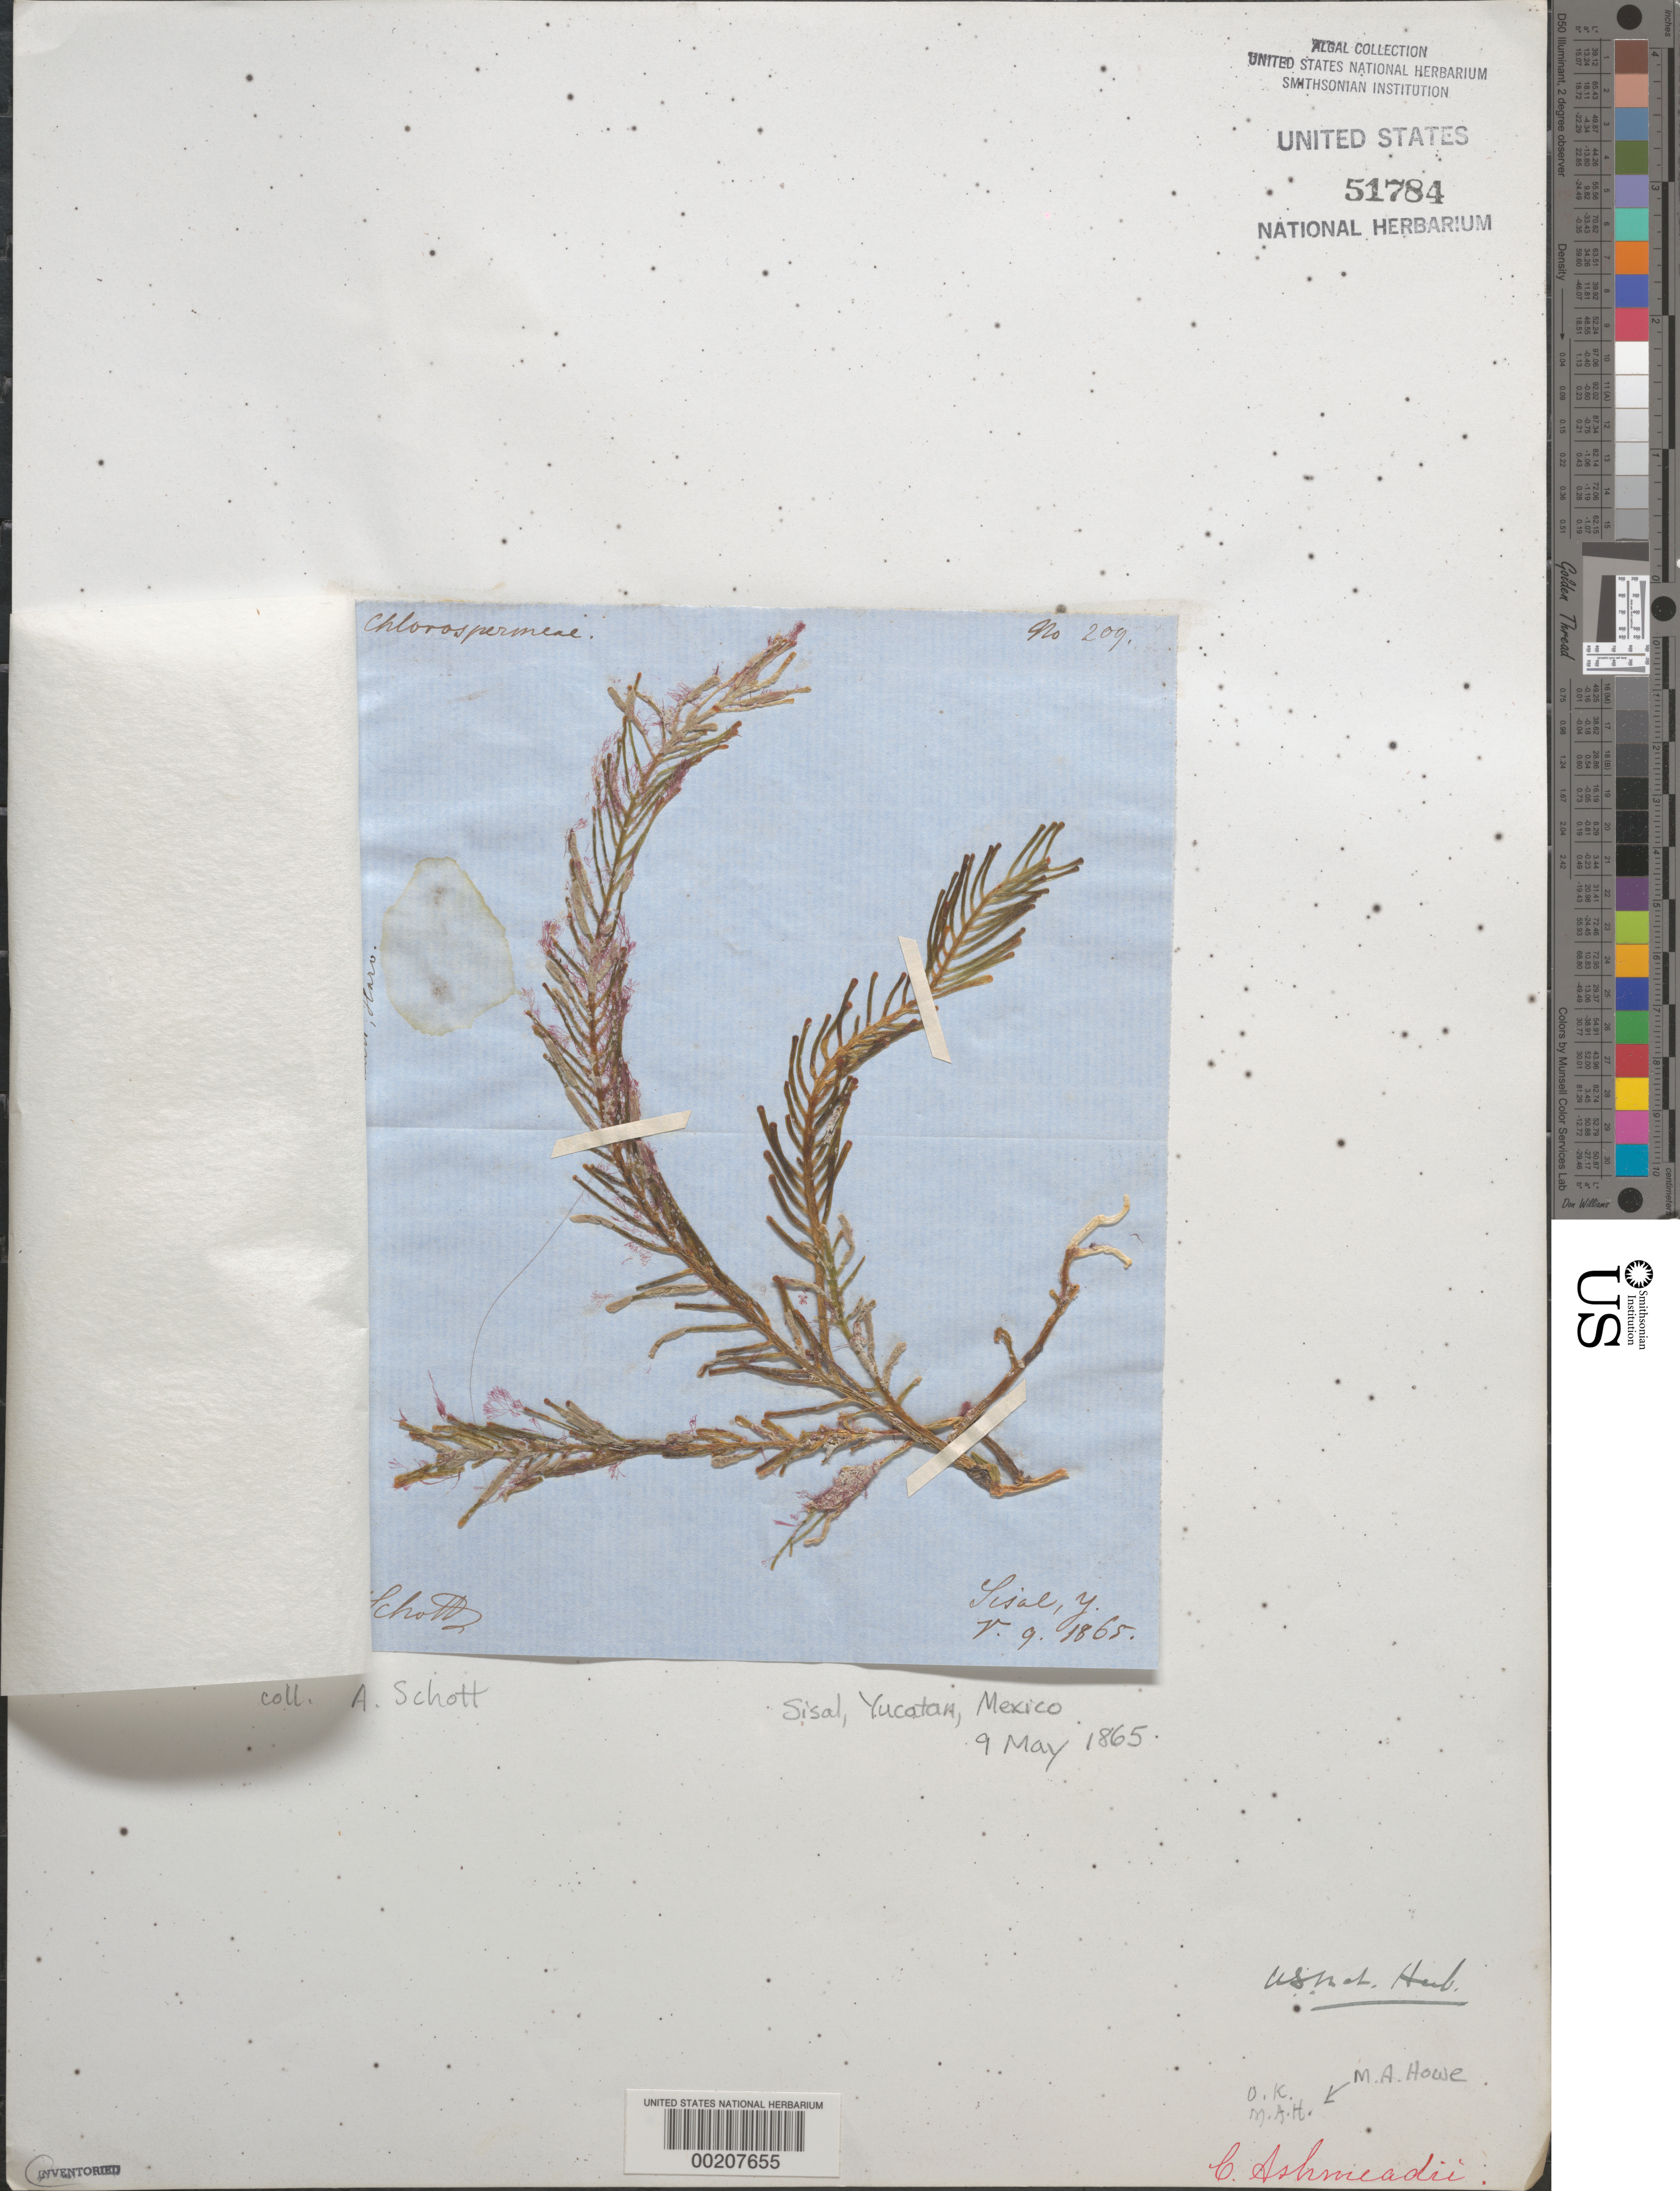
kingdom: Plantae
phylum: Chlorophyta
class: Ulvophyceae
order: Bryopsidales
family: Caulerpaceae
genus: Caulerpa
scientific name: Caulerpa ashmeadii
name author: Harv.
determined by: Howe, M. A.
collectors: A. C. V. Schott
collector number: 209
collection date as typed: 09 May 1865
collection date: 1865-05-09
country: Mexico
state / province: Yucatan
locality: Sisal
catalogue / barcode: US 51784